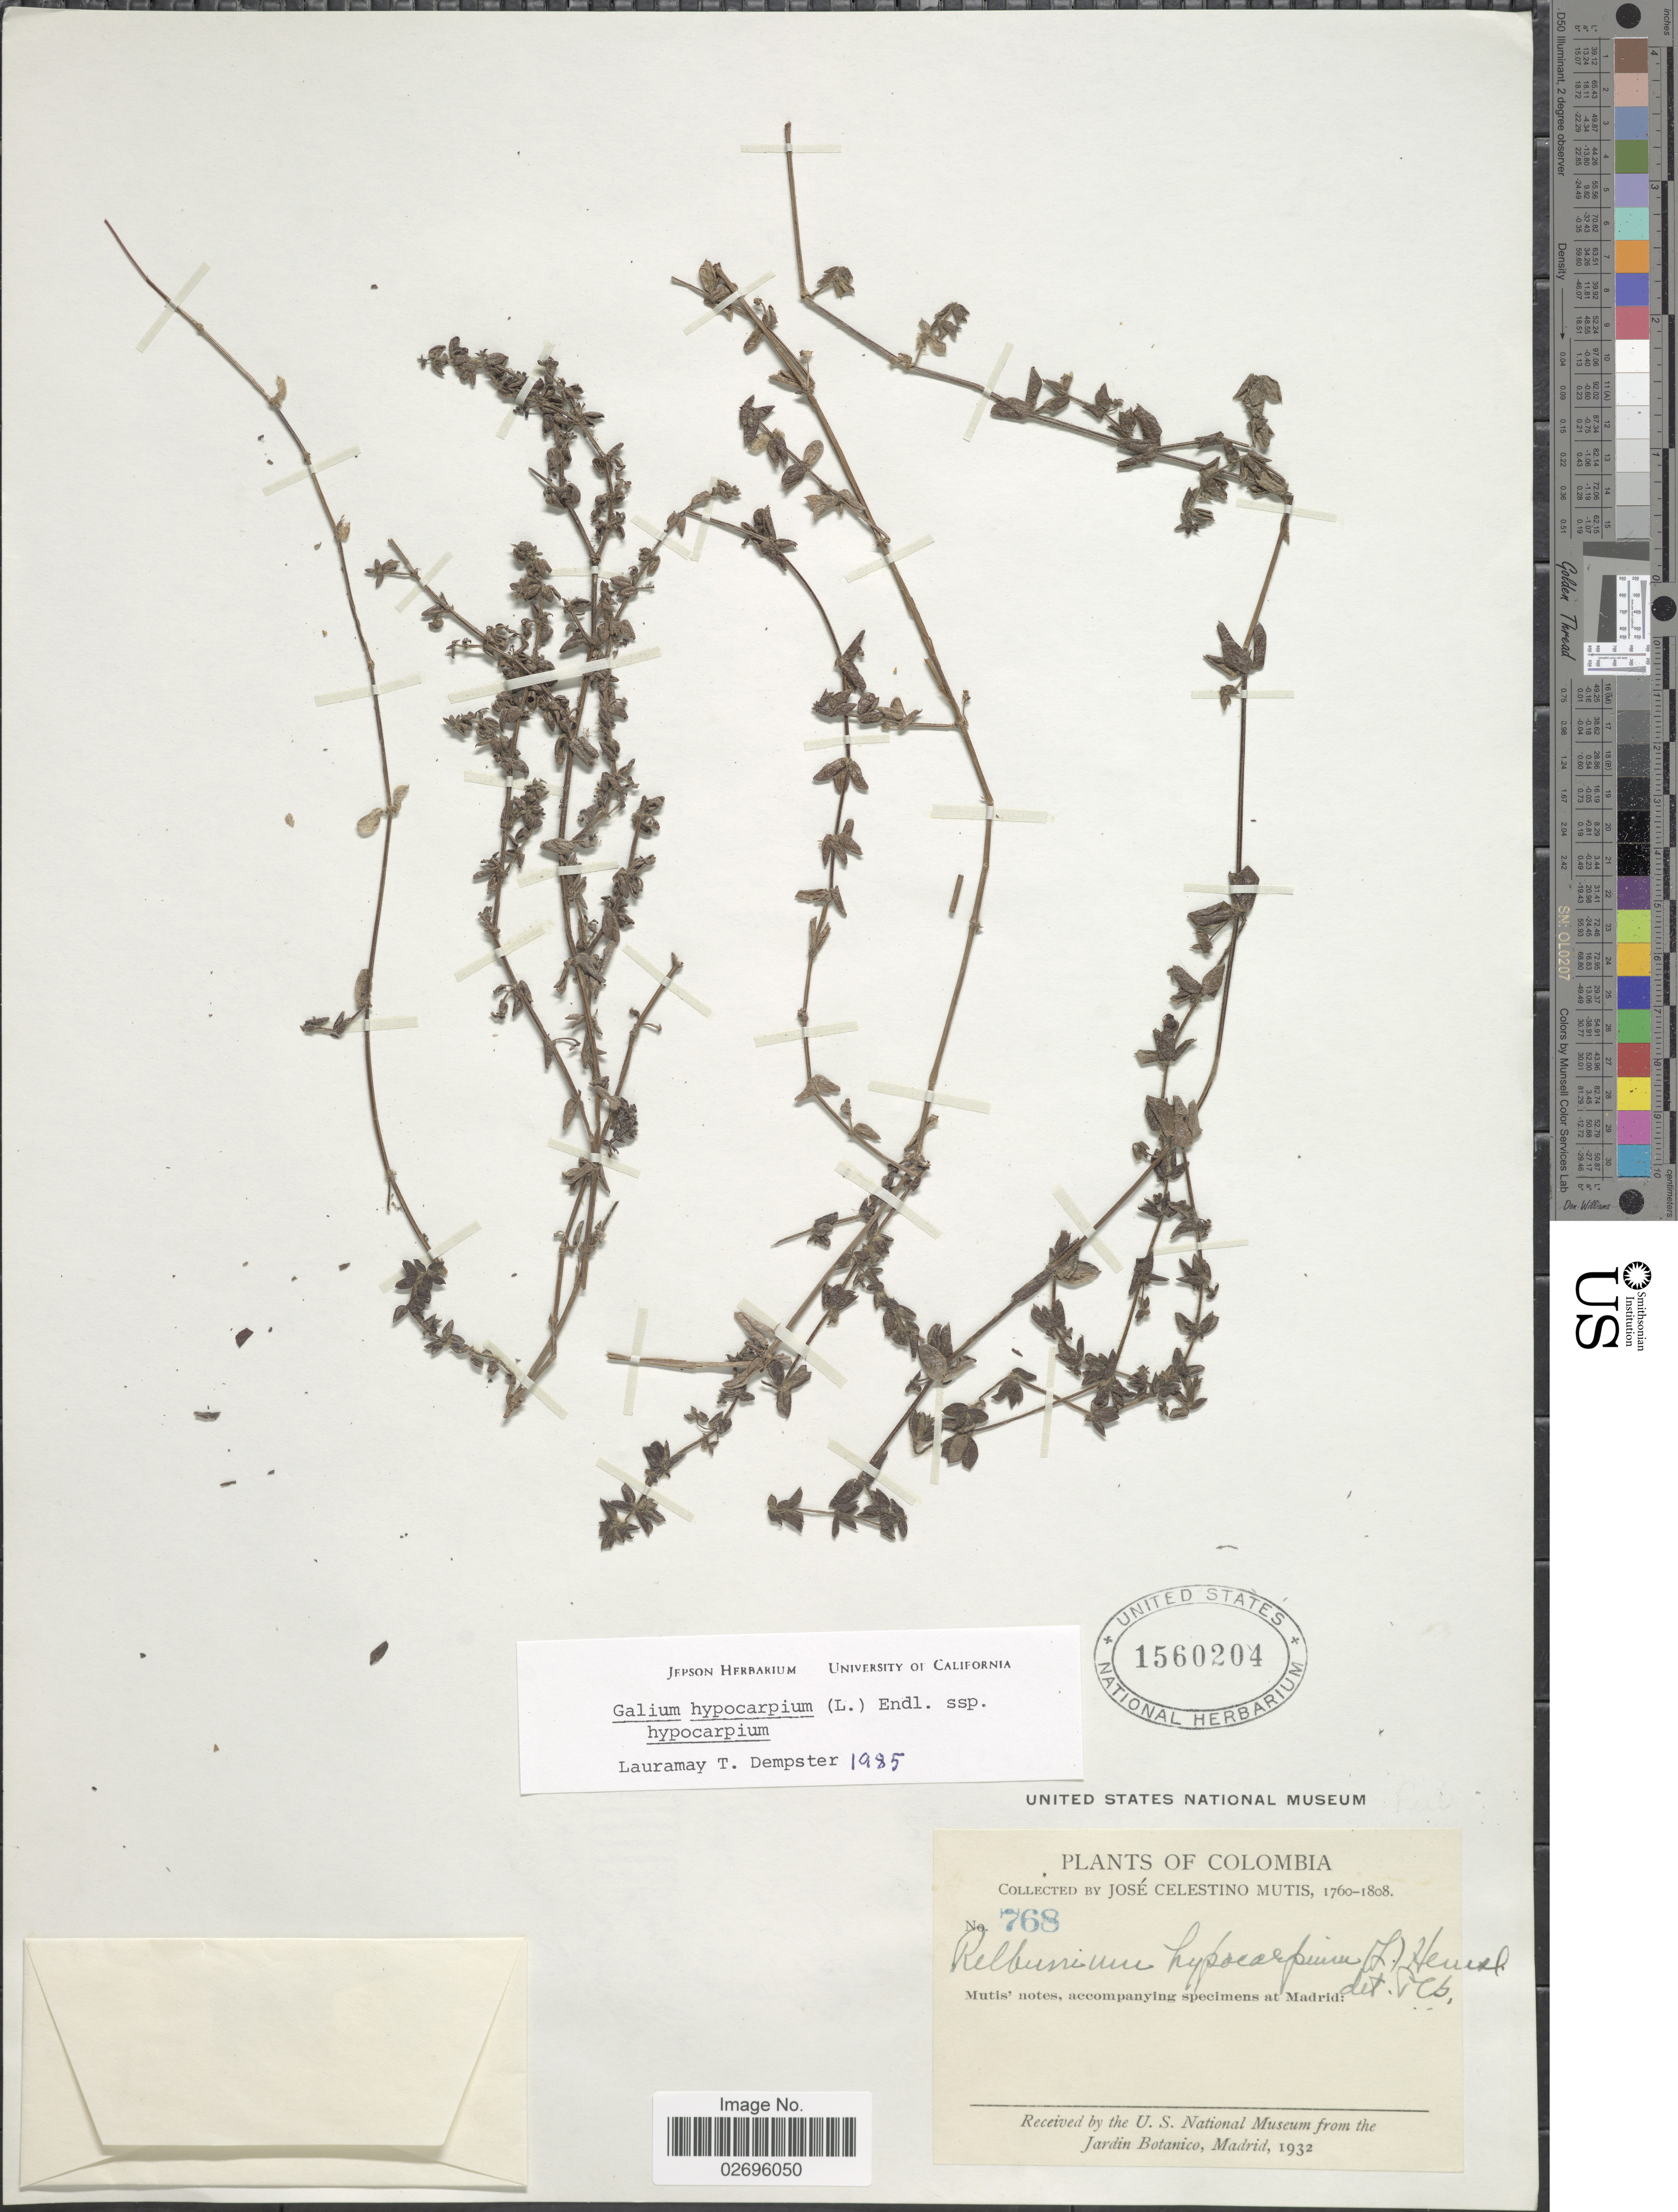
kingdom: Plantae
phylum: Tracheophyta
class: Magnoliopsida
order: Gentianales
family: Rubiaceae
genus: Galium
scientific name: Galium hypocarpium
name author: (L.) Endl. ex Griseb.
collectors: J. C. B. Mutis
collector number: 768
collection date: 1760/1808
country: Colombia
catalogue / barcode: US 1560204